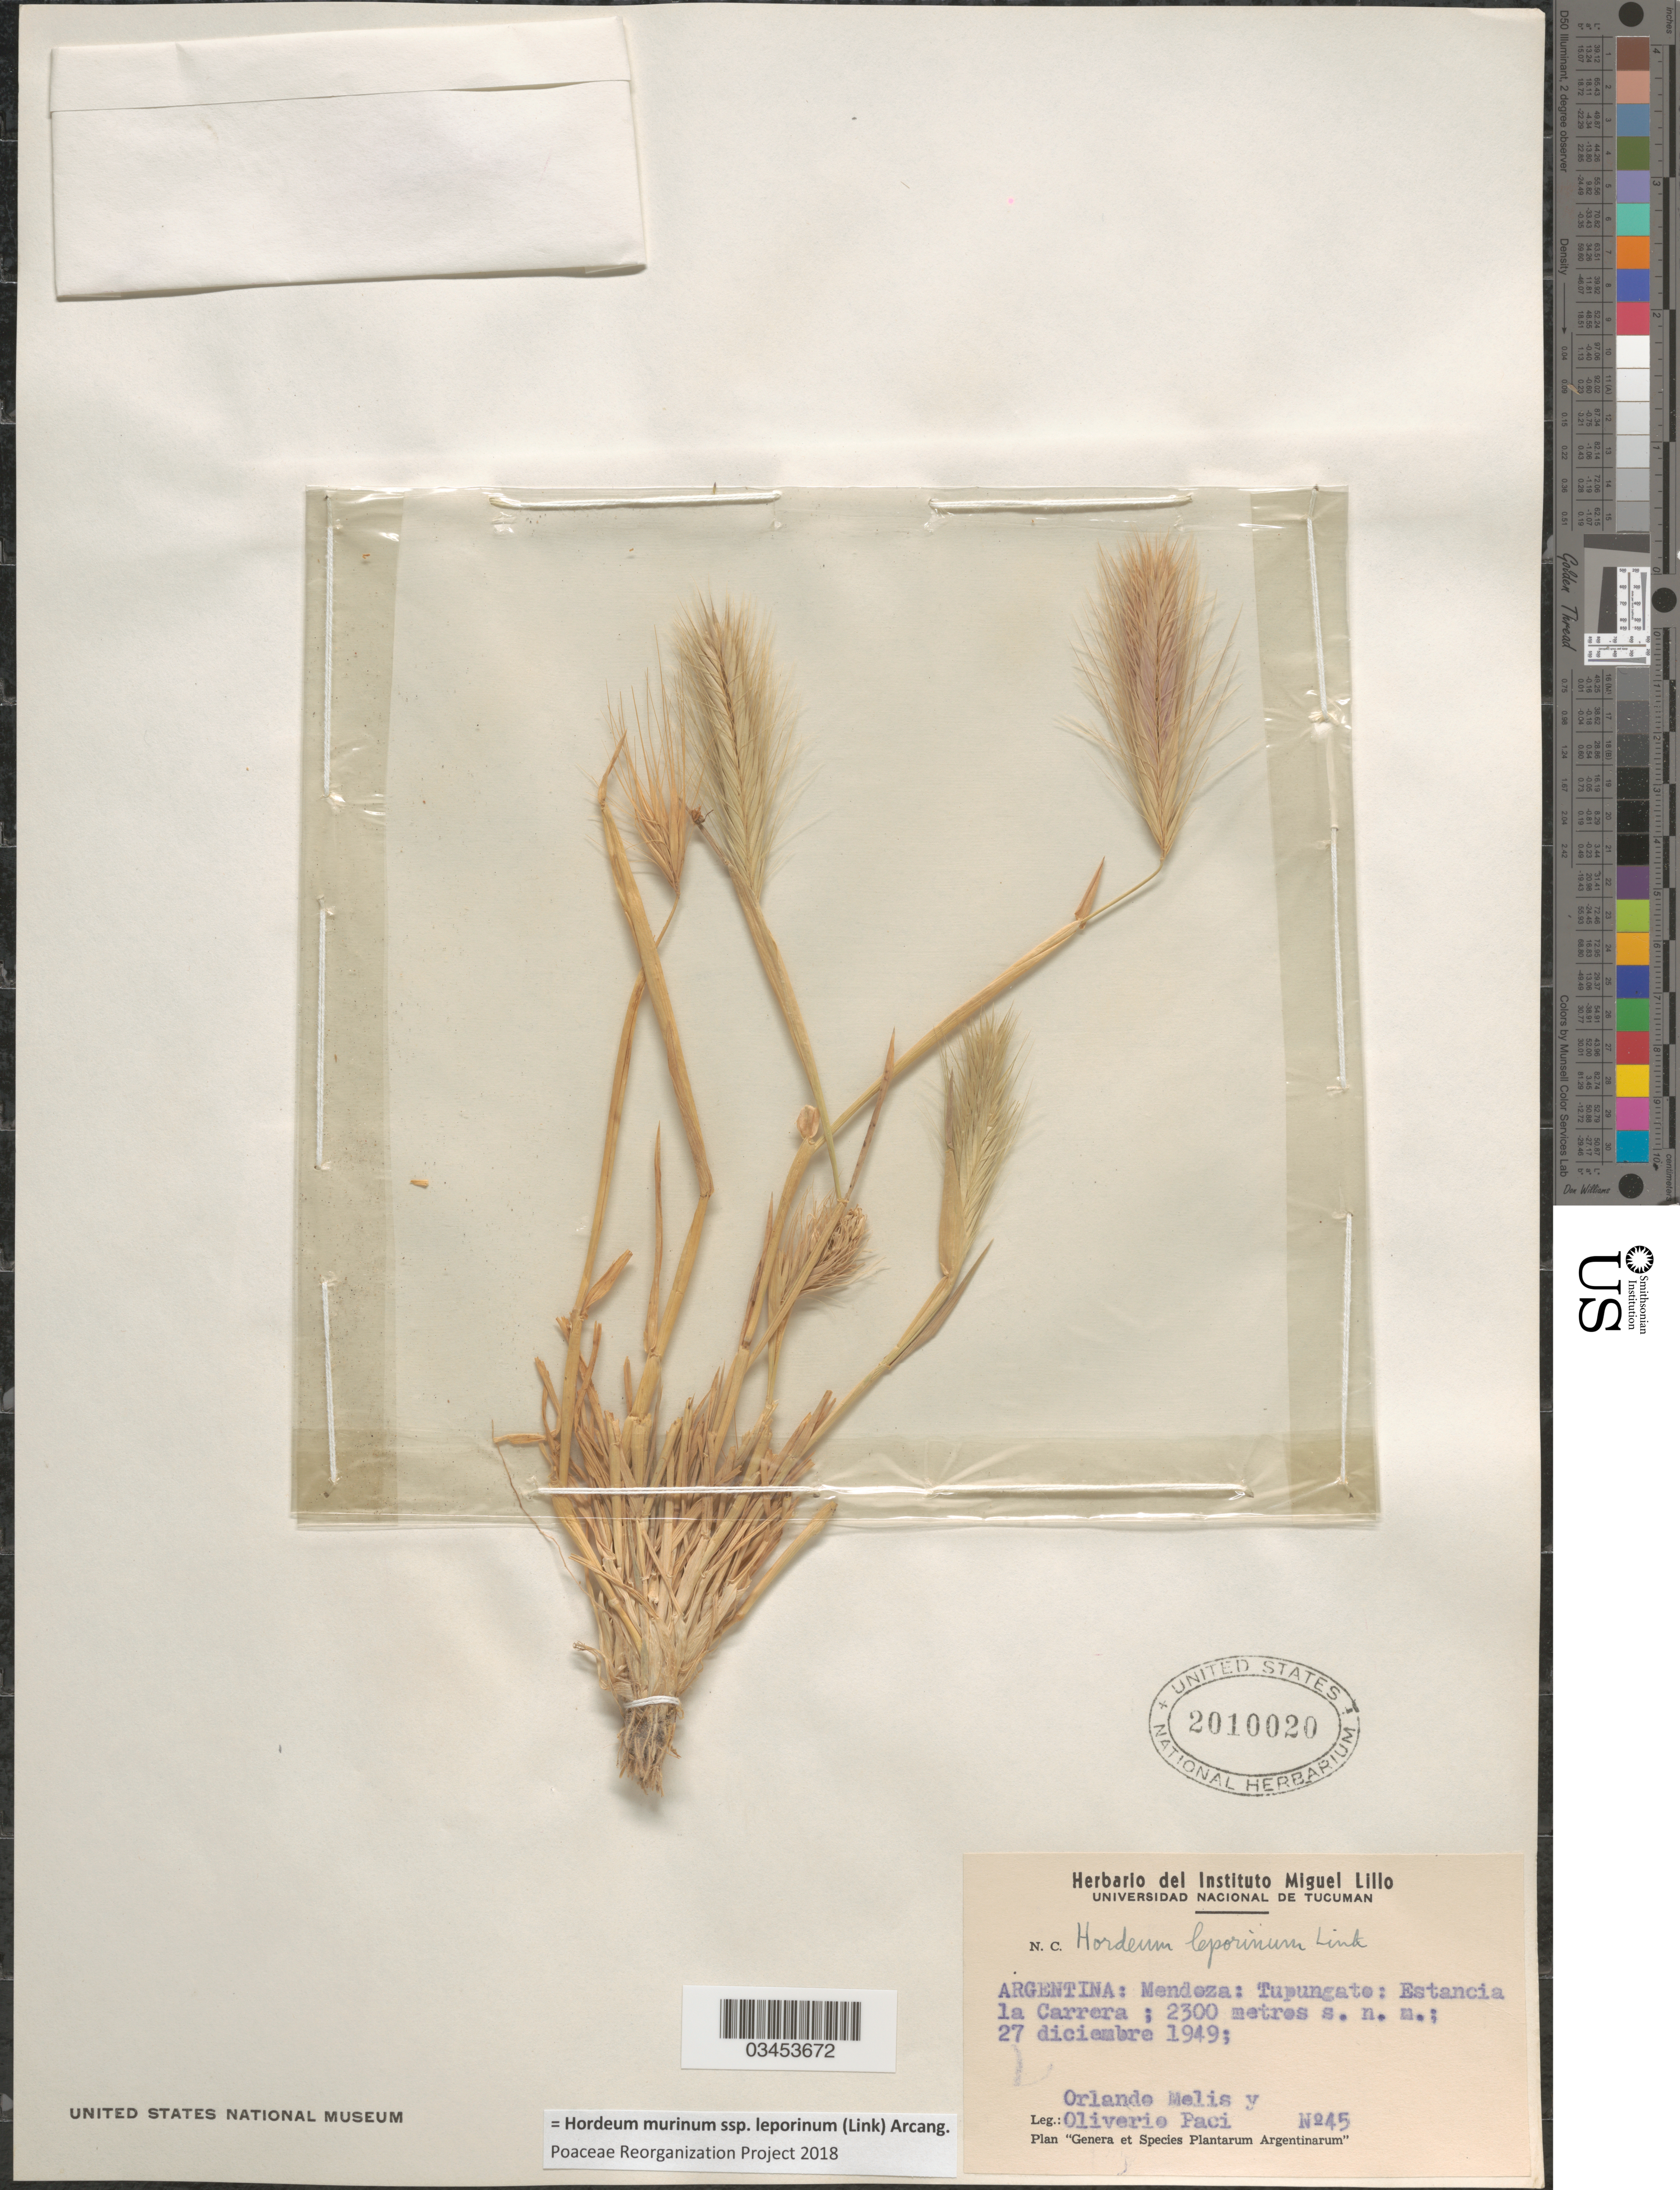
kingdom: Plantae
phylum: Tracheophyta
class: Liliopsida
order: Poales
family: Poaceae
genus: Hordeum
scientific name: Hordeum murinum subsp. leporinum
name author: (Link) Arcang.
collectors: O. Melis & O. Paci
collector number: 45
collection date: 1949-12-27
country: Argentina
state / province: Mendoza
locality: Tupungato: Estancia la Carrera.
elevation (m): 2300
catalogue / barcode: US 2010020